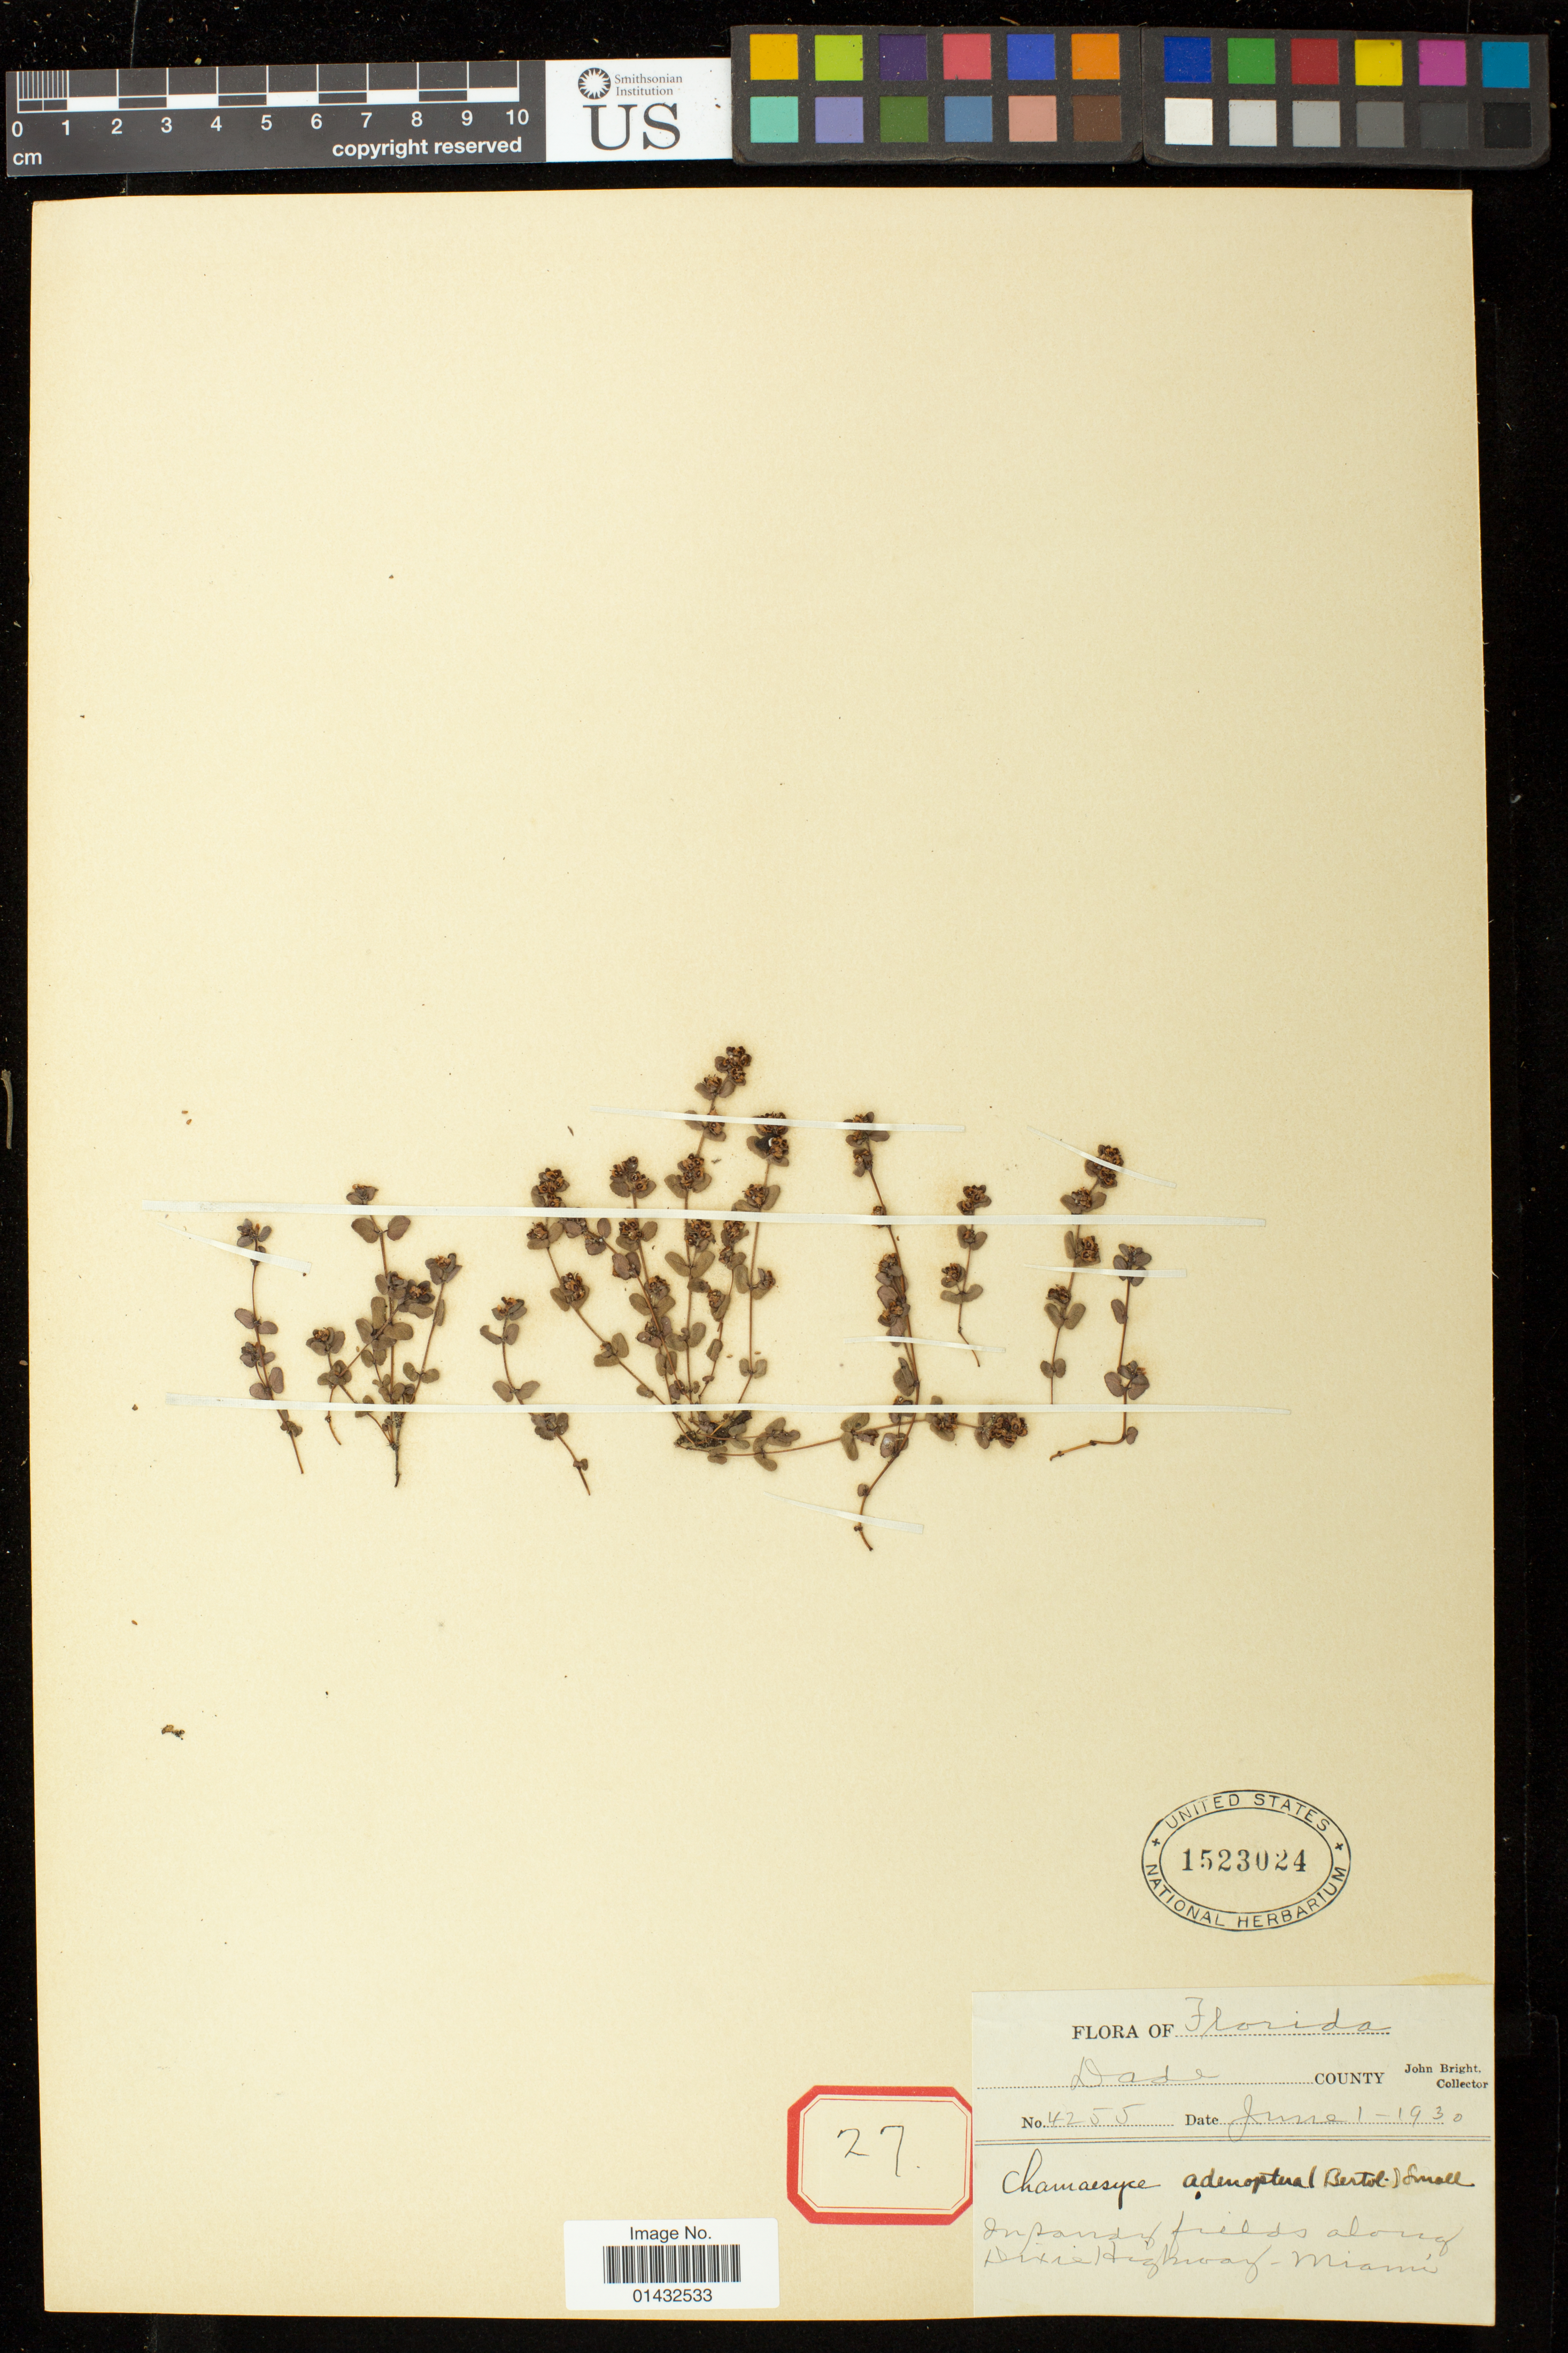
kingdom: Plantae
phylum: Tracheophyta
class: Magnoliopsida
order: Malpighiales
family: Euphorbiaceae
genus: Euphorbia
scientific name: Euphorbia adenoptera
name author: Bertol.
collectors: J. Bright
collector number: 4255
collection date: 1930-06-01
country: United States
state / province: Florida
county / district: Miami-Dade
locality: fields along Dixie Highway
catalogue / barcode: US 1523024